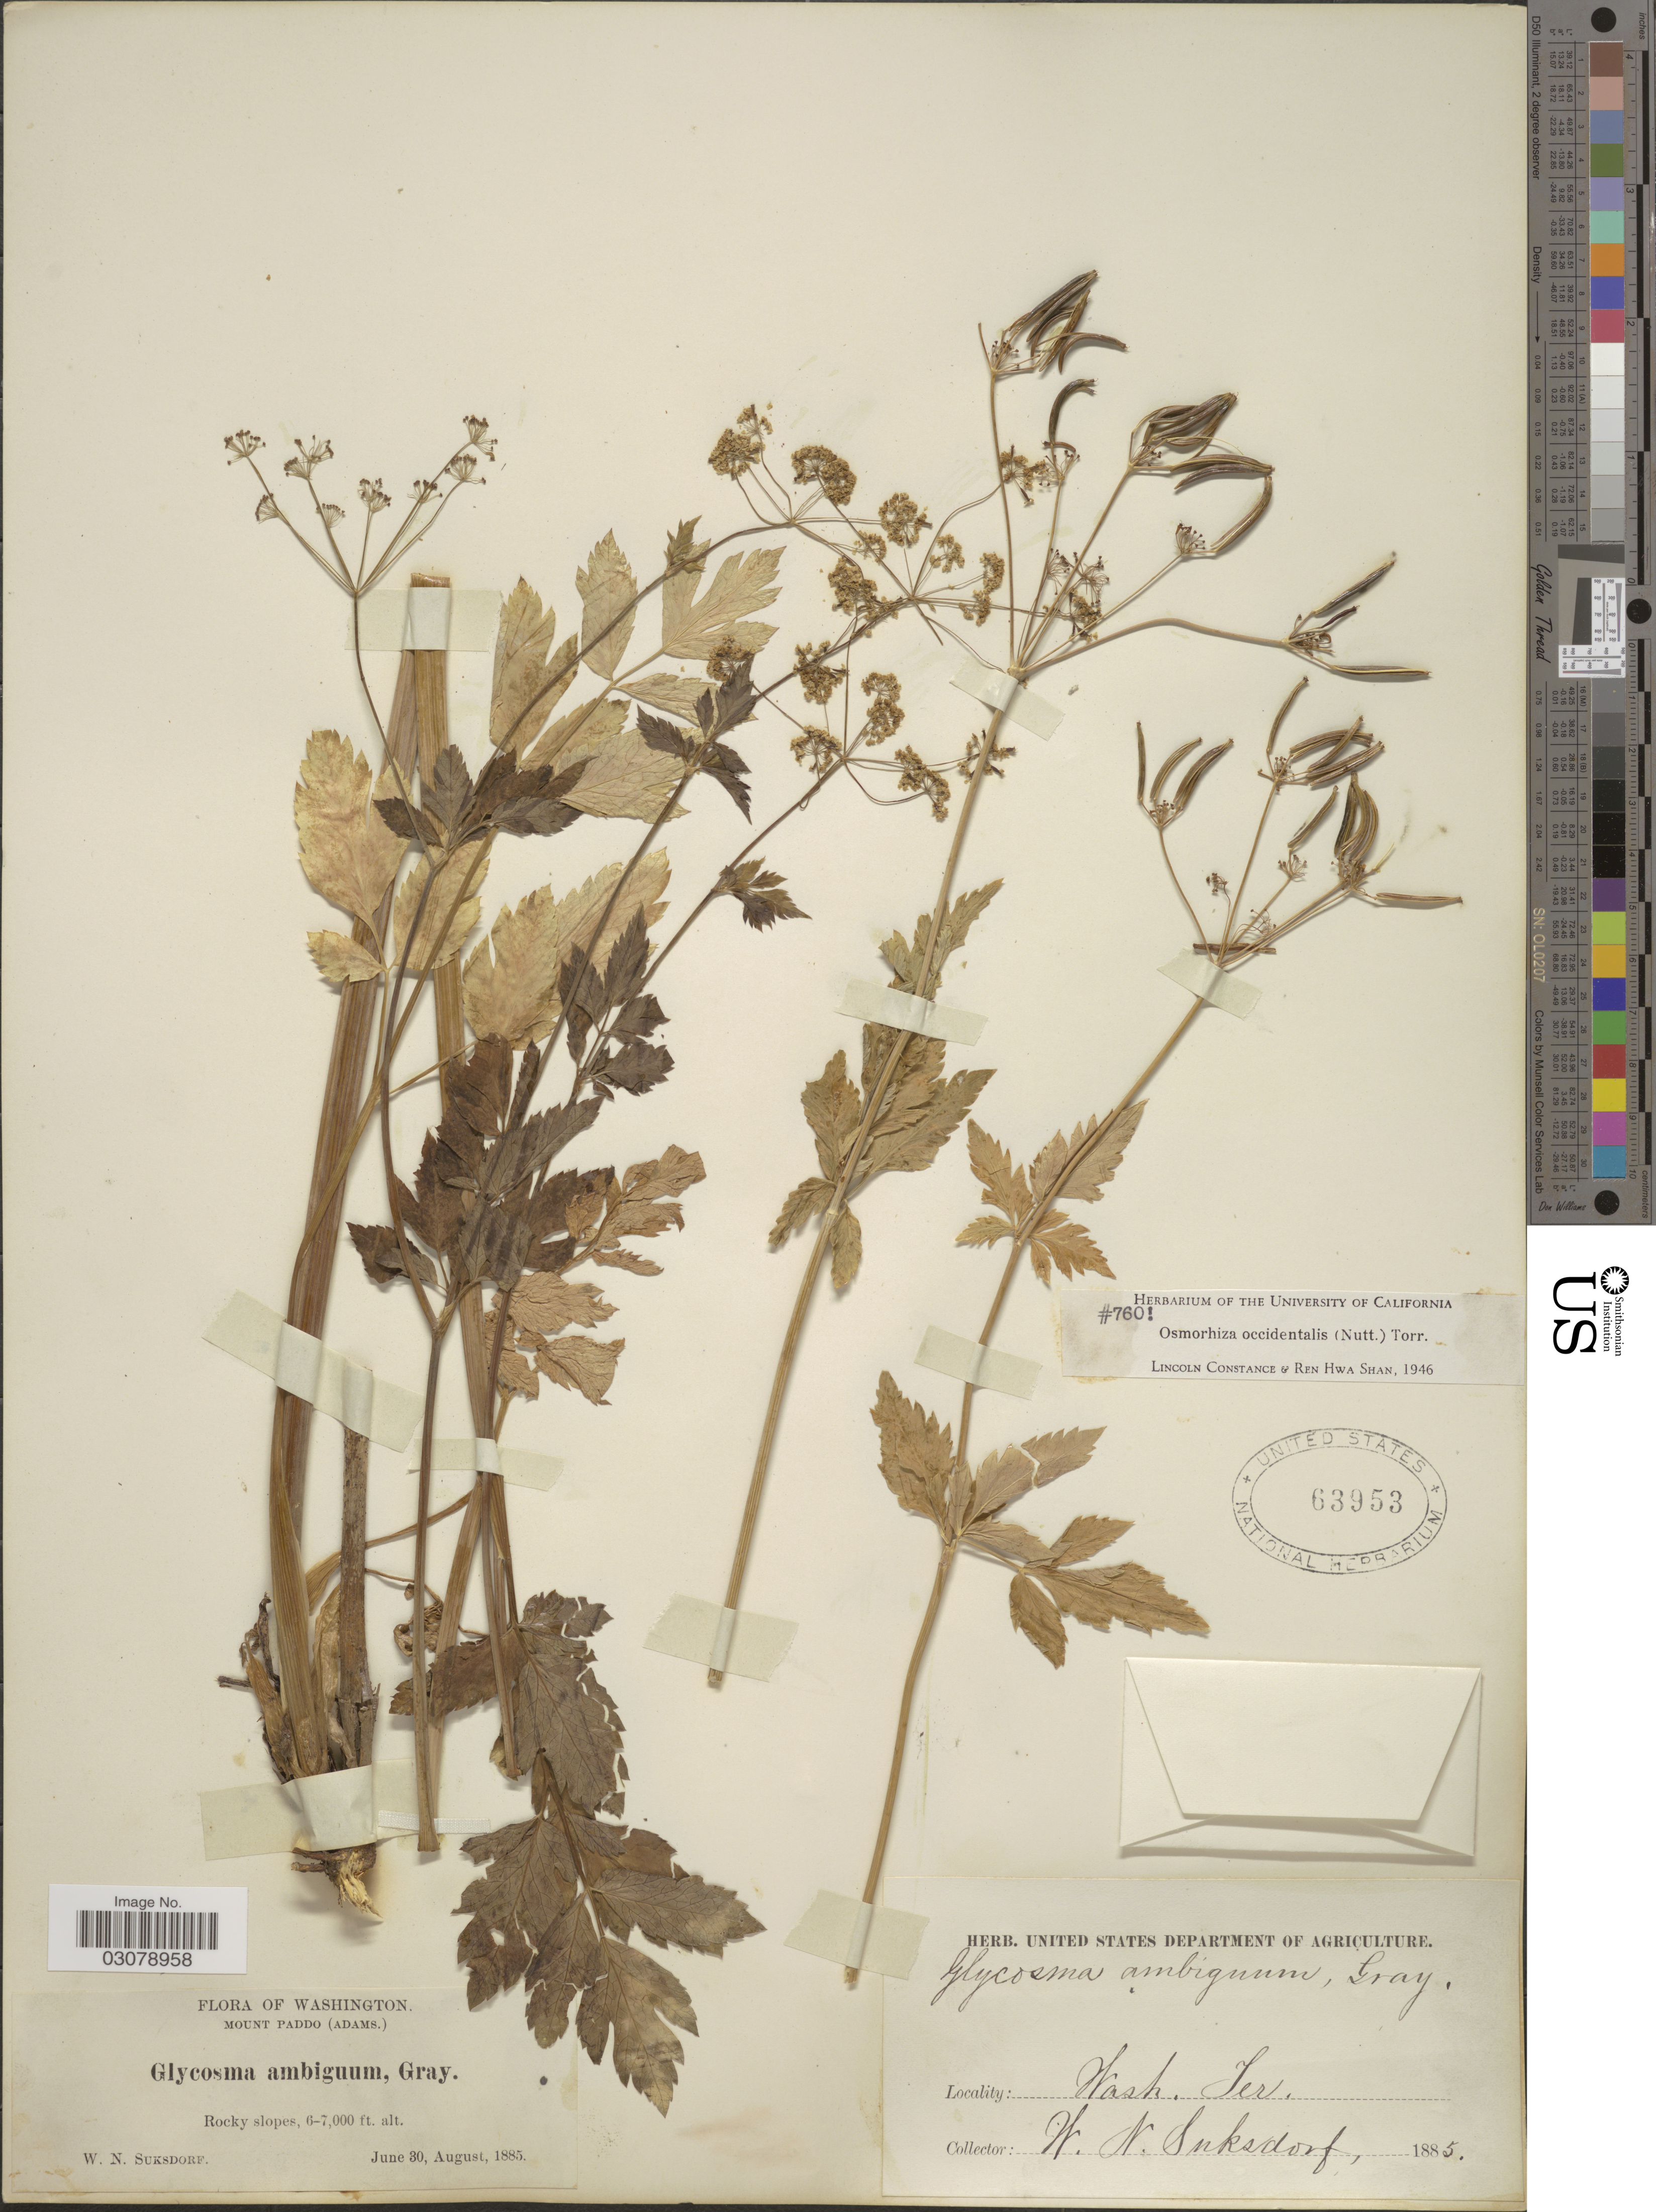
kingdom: Plantae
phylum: Tracheophyta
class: Magnoliopsida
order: Apiales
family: Apiaceae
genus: Osmorhiza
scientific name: Osmorhiza occidentalis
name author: (Nutt.) Torr.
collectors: W. N. Suksdorf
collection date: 1885-06-30/1885-08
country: United States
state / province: Washington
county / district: Skamania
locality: Mount Paddo (Adams), Rocky slopes, Wash. Terr.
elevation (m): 1829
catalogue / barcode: US 63953